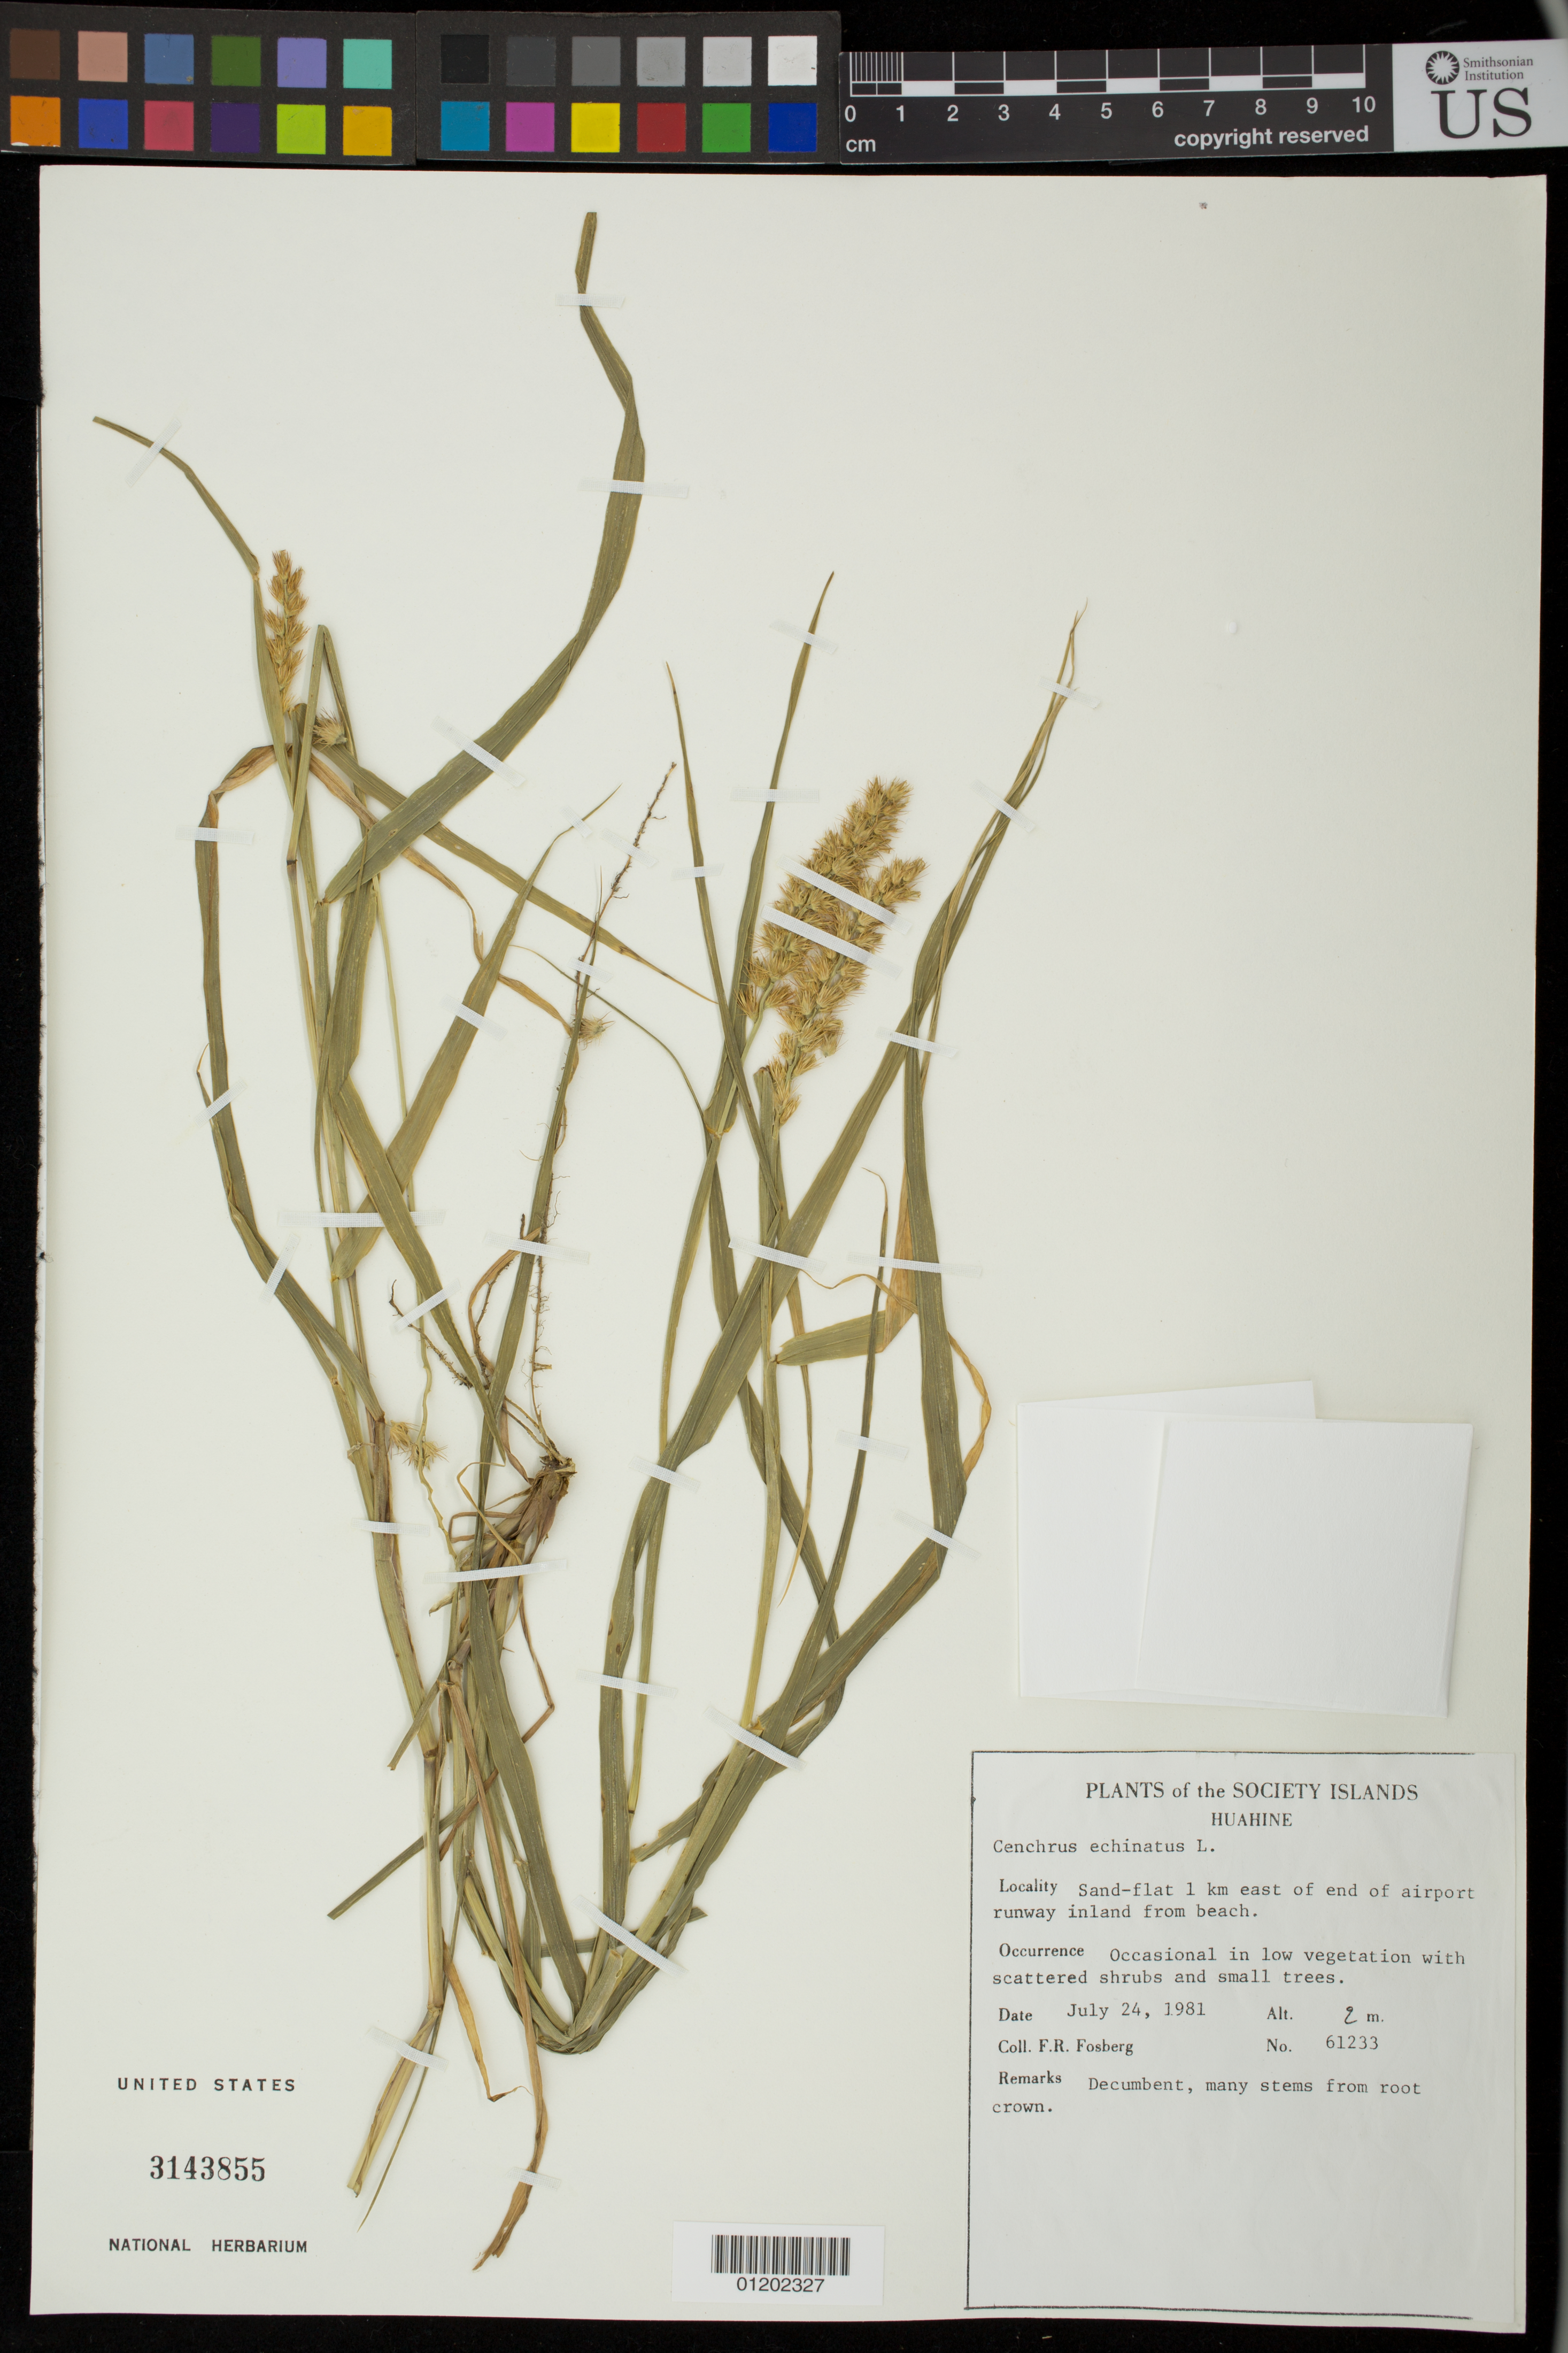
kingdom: Plantae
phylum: Tracheophyta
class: Liliopsida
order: Poales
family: Poaceae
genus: Cenchrus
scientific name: Cenchrus echinatus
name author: L.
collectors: F. R. Fosberg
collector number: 61233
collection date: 1981-07-24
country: French Polynesia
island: Huahine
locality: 1 KM east of end of airport runway inland from beach.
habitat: Sand flat, in low vegetation with scattered shrubs and trees.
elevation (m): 2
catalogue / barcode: US 3143855